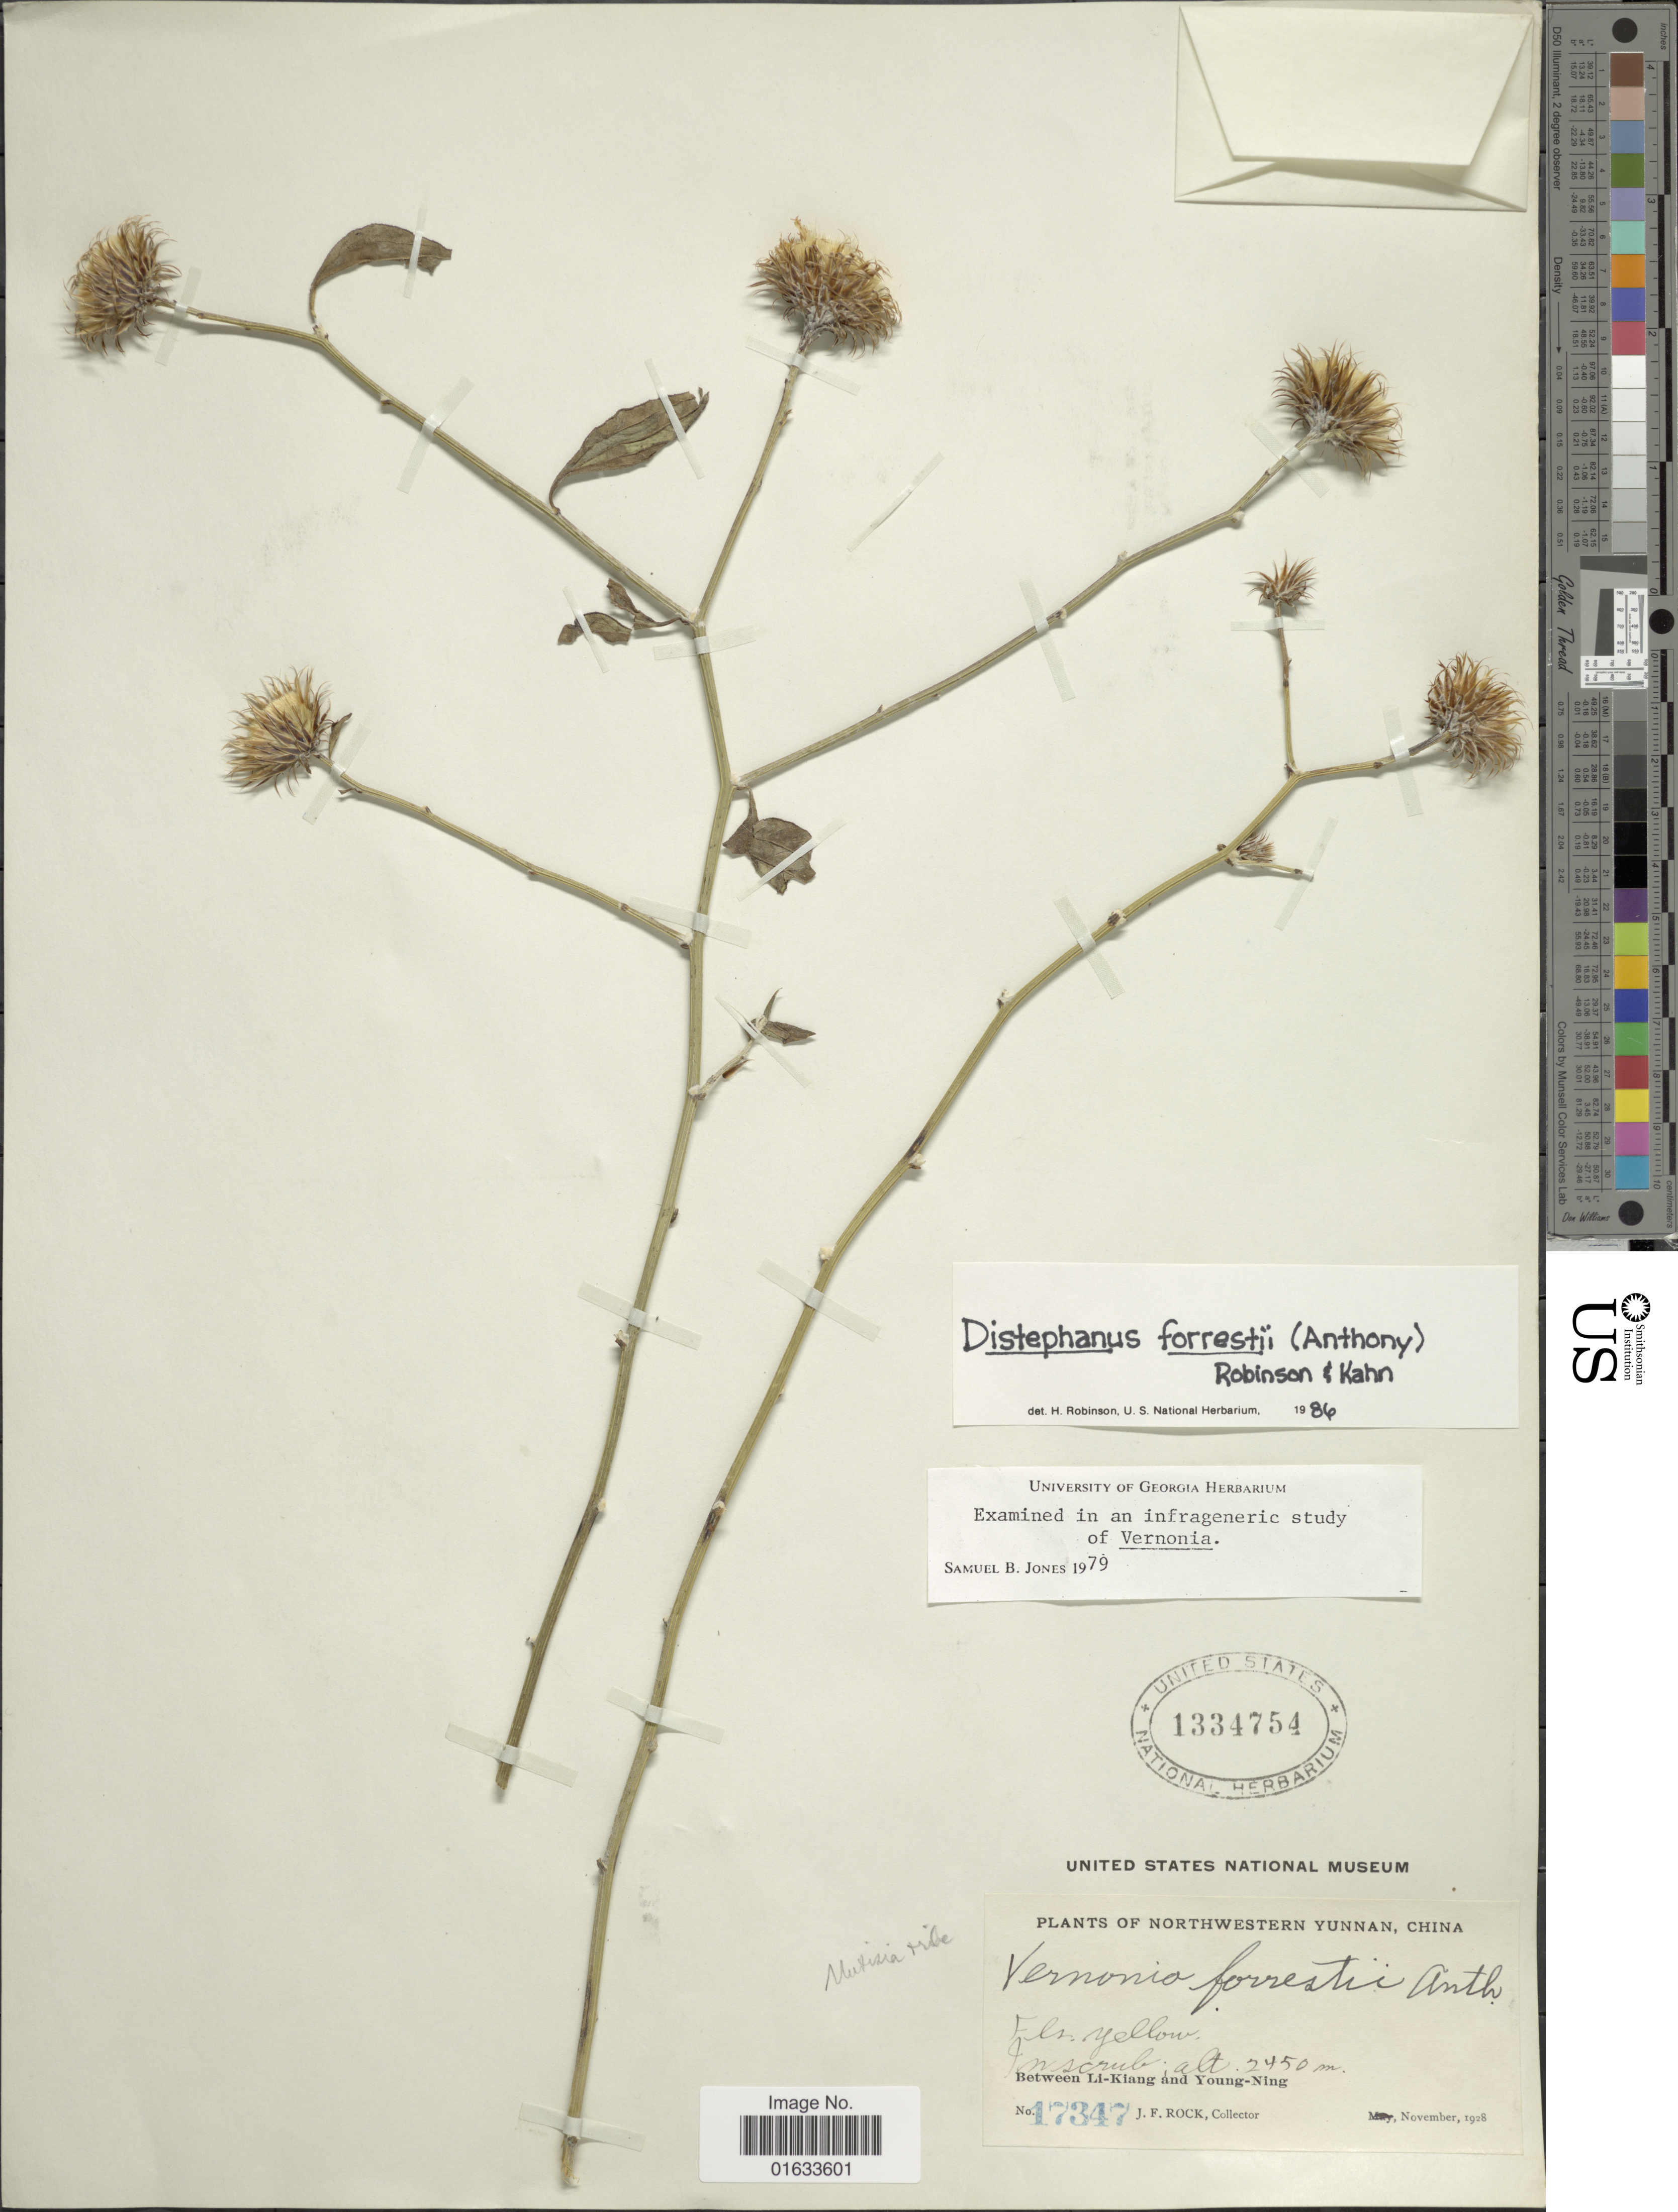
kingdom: Plantae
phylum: Tracheophyta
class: Magnoliopsida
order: Asterales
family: Asteraceae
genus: Distephanus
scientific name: Distephanus forrestii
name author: (J. Anthony) H. Rob. & B. Kahn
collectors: J. Rock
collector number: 17347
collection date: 1928-11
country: China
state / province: Yunnan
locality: Northwestern Yunnan, China. Between Li-Kiang and Young-Ning.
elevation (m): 2450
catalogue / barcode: US 1334754